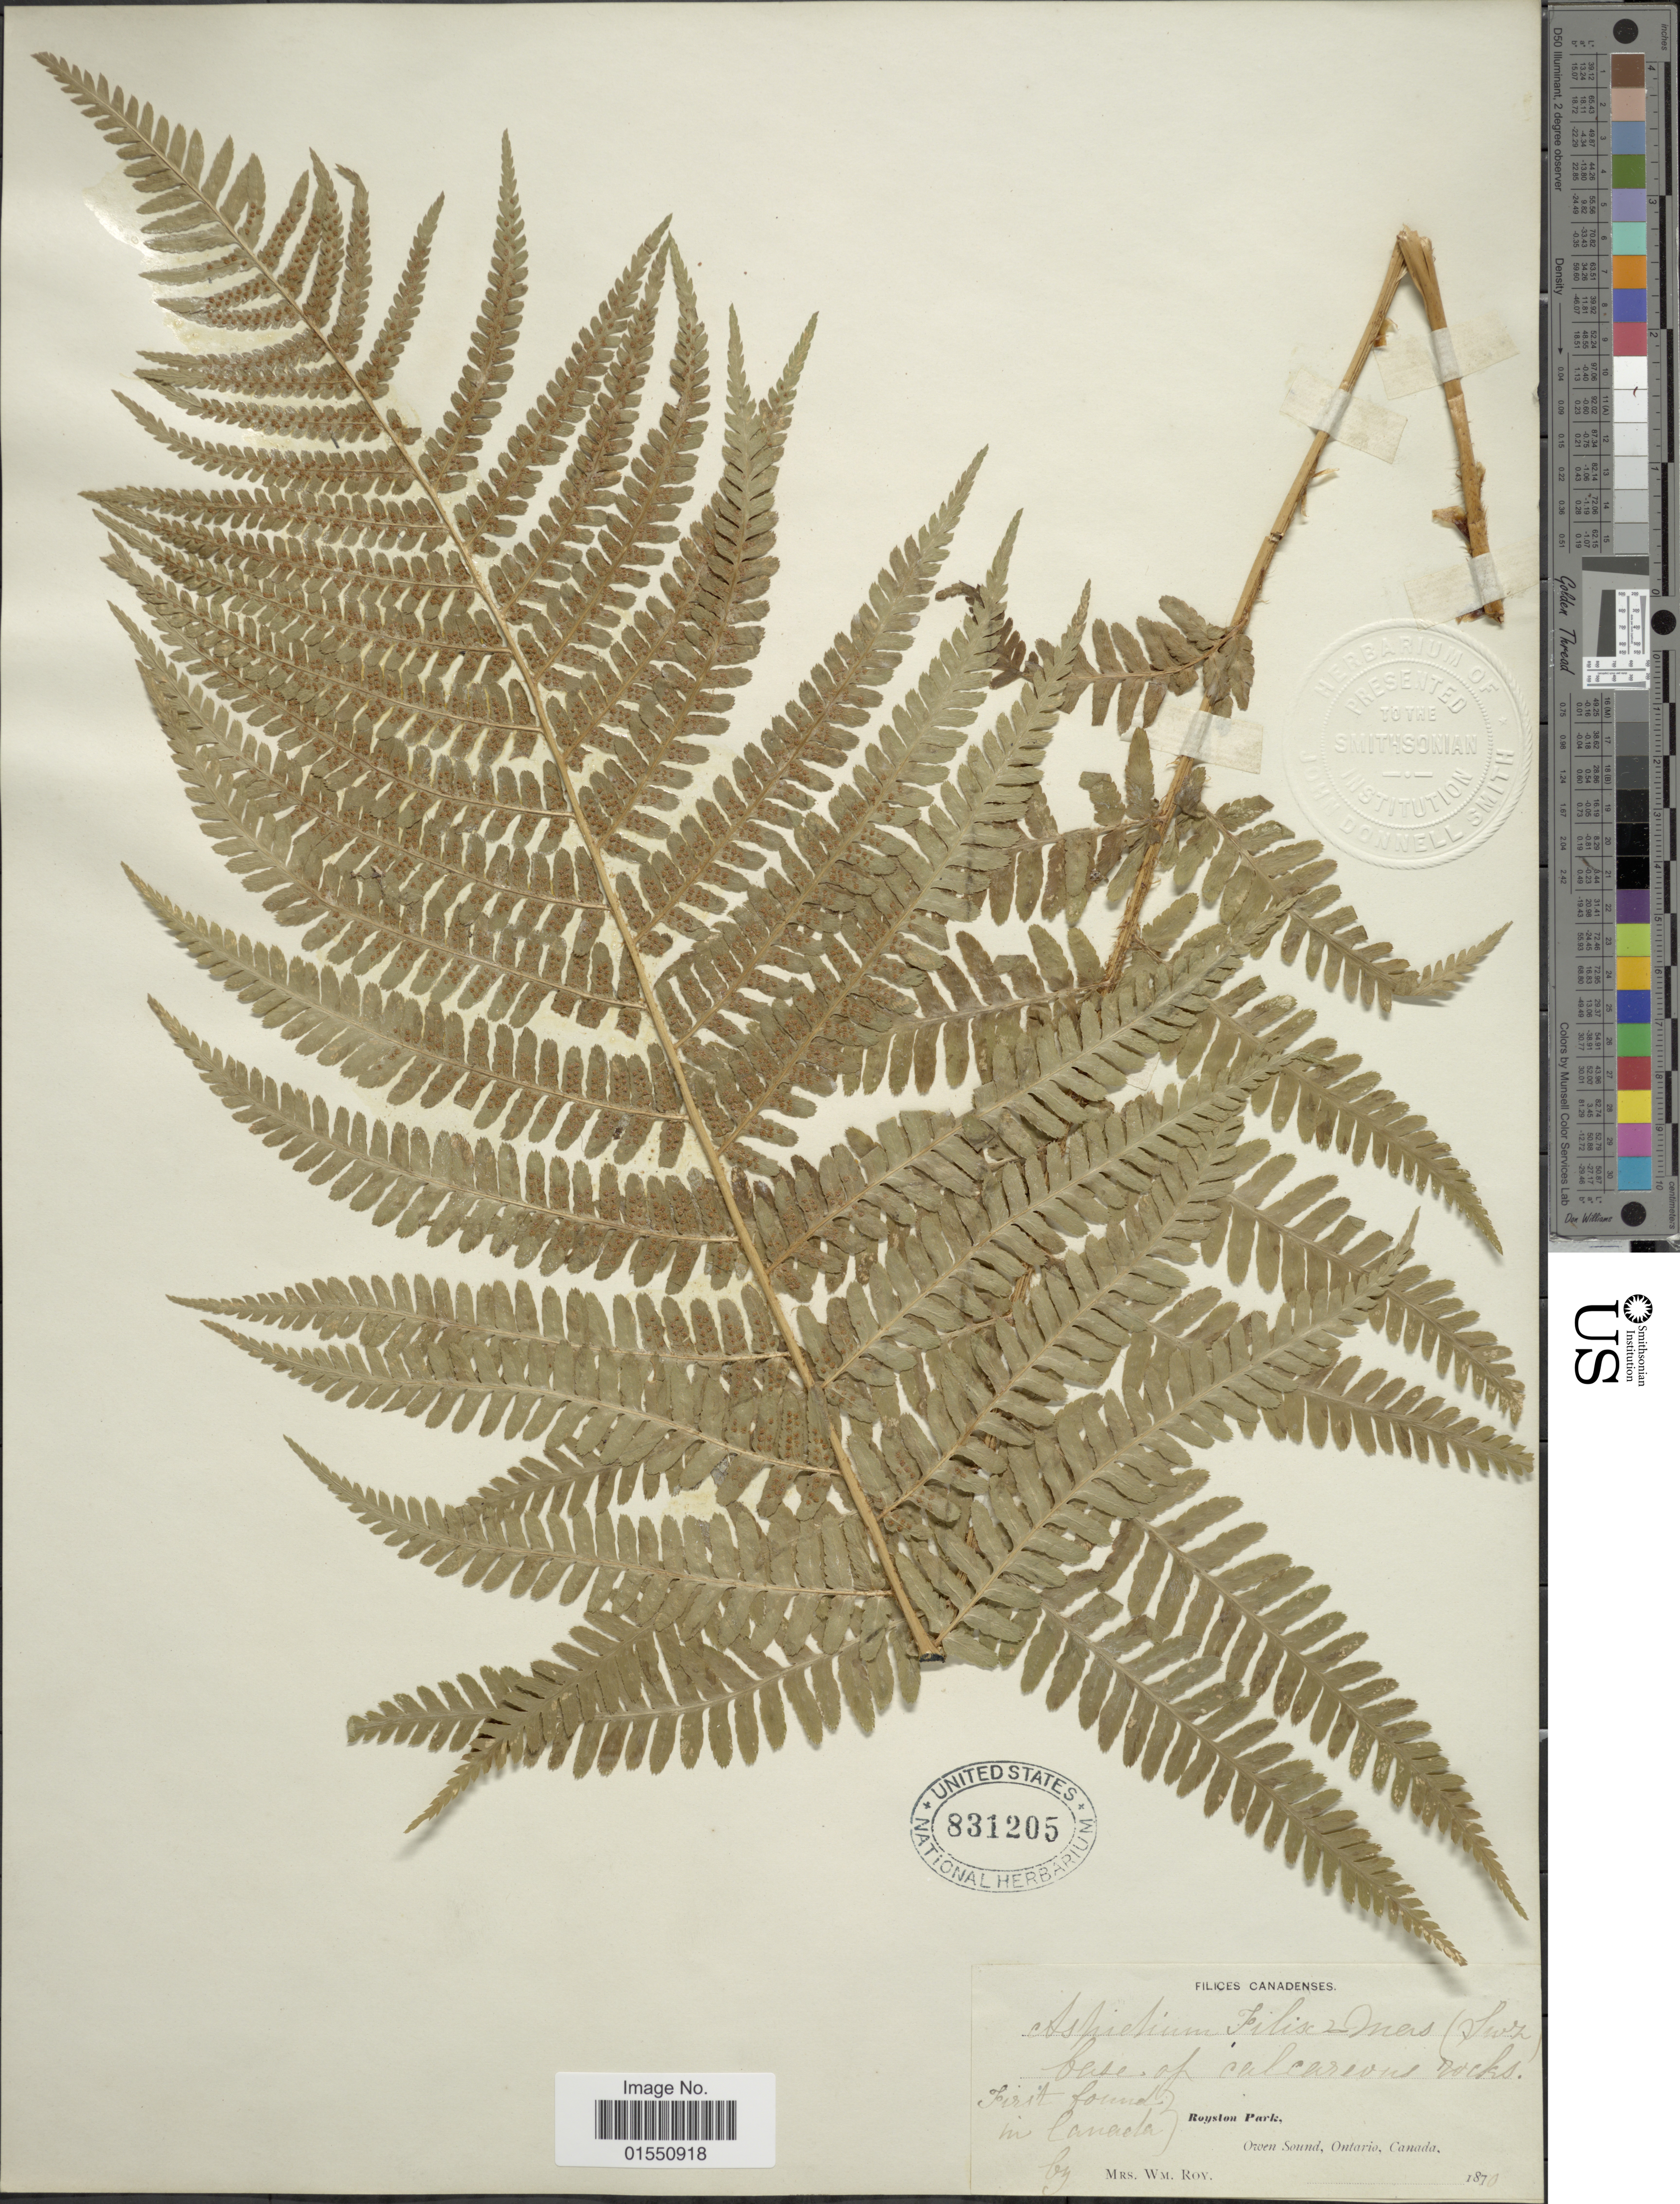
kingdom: Plantae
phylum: Tracheophyta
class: Polypodiopsida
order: Polypodiales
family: Dryopteridaceae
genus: Dryopteris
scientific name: Dryopteris filix-mas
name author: (L.) Schott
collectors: W. Roy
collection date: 1870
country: Canada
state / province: Ontario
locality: Royston Park, Owen Sound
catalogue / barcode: US 831205